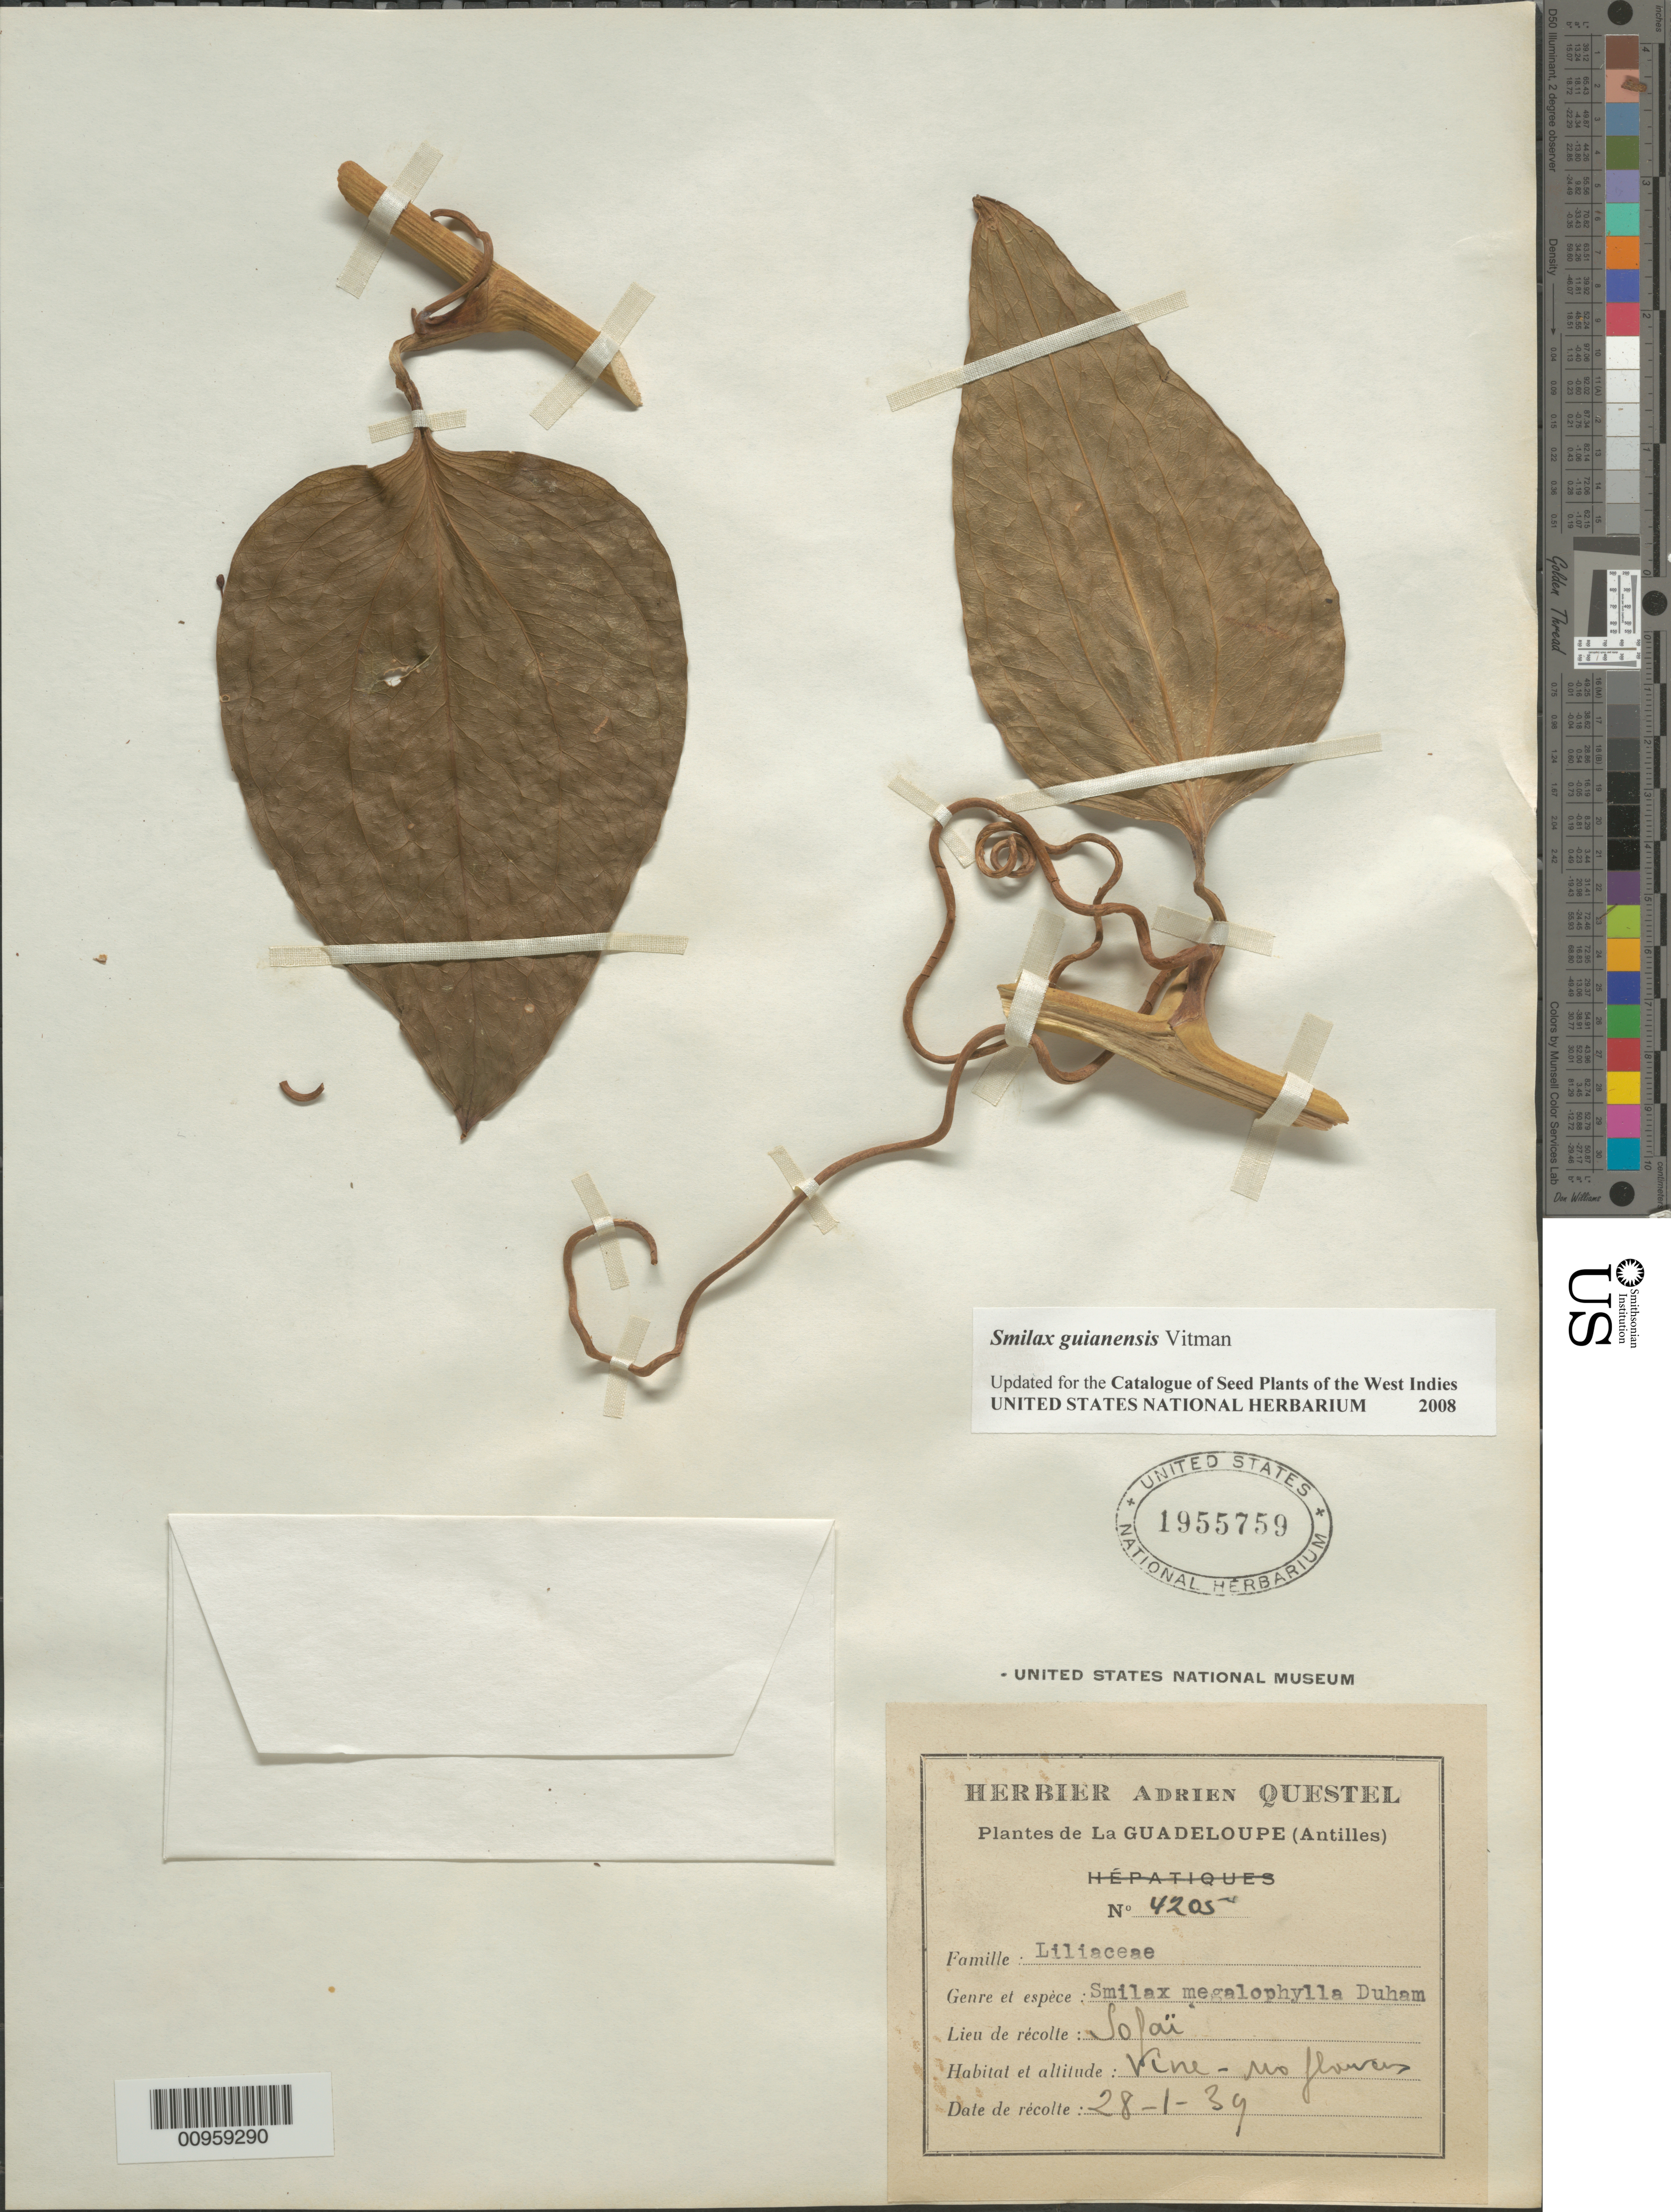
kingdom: Plantae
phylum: Tracheophyta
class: Liliopsida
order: Liliales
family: Smilacaceae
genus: Smilax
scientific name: Smilax guianensis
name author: Vitman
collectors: A. Questel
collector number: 4205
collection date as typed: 28 Jan 1939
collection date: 1939-01-28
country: Guadeloupe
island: Basse Terre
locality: Sofaï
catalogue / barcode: US 1955759